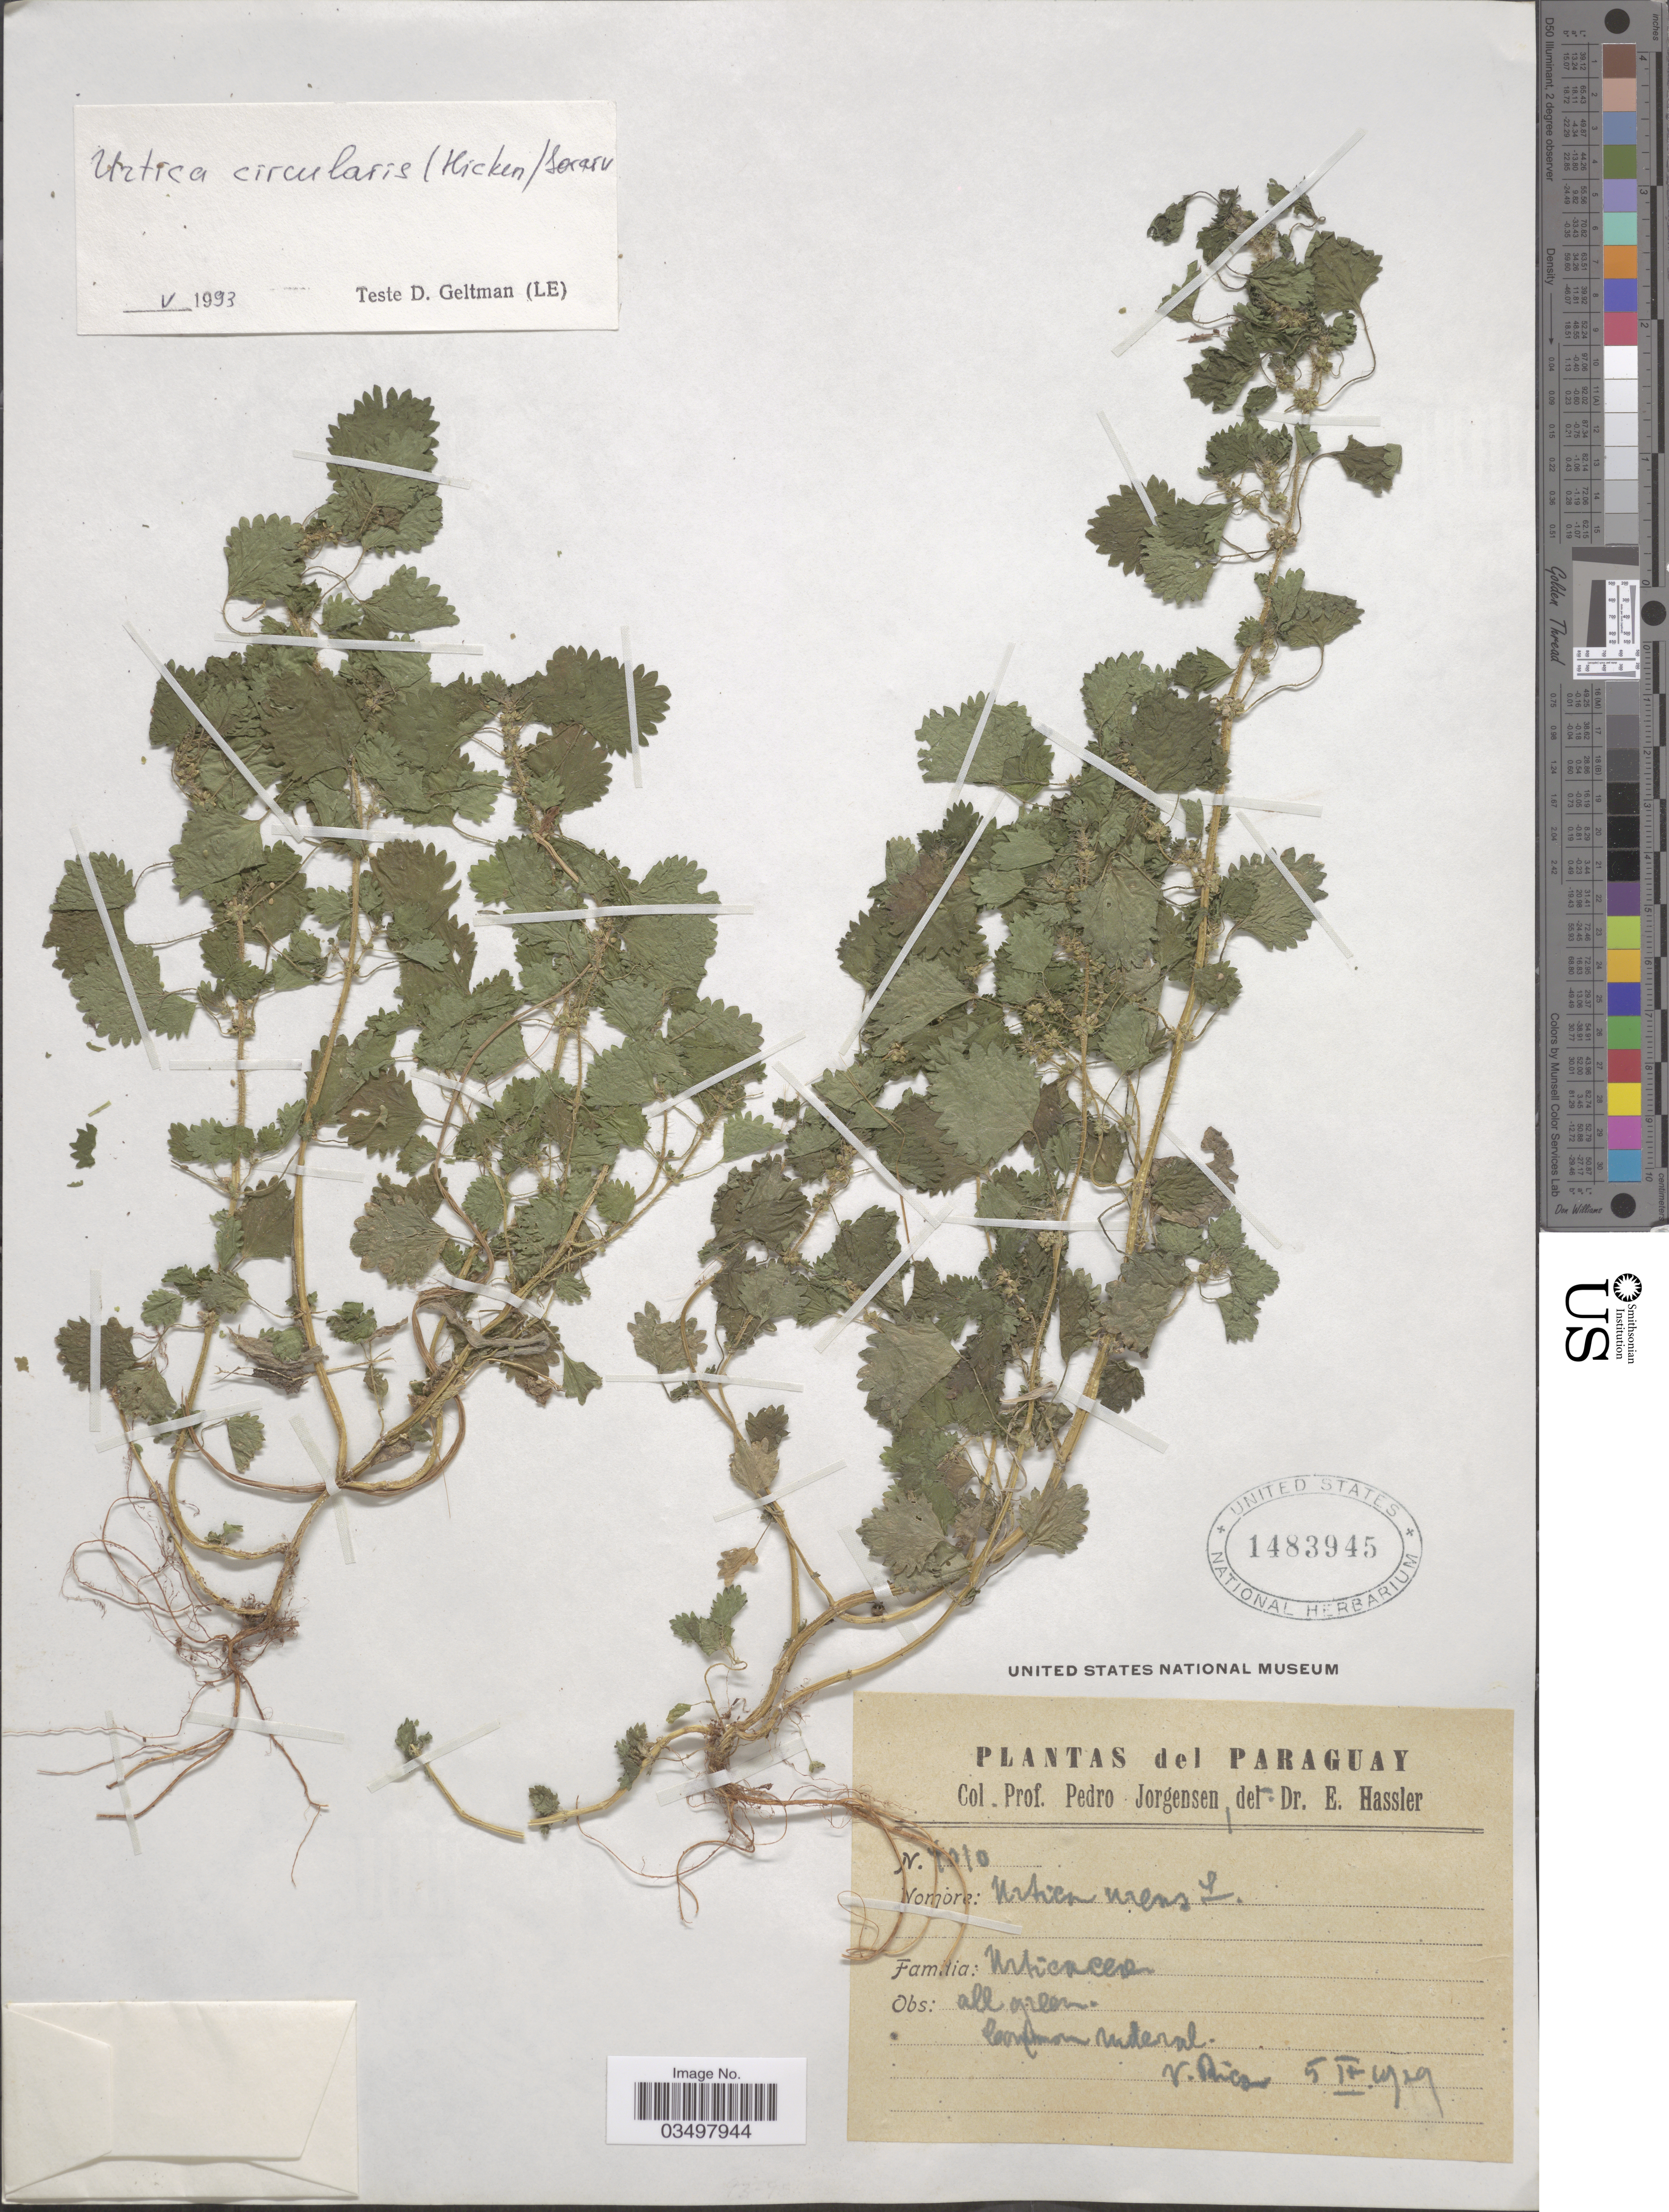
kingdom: Plantae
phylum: Tracheophyta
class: Magnoliopsida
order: Rosales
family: Urticaceae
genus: Urtica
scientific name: Urtica circularis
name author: (Hicken) Sorarú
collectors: P. Jörgensen & E. Hassler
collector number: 4010*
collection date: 1929-09-05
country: Paraguay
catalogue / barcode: US 1483945